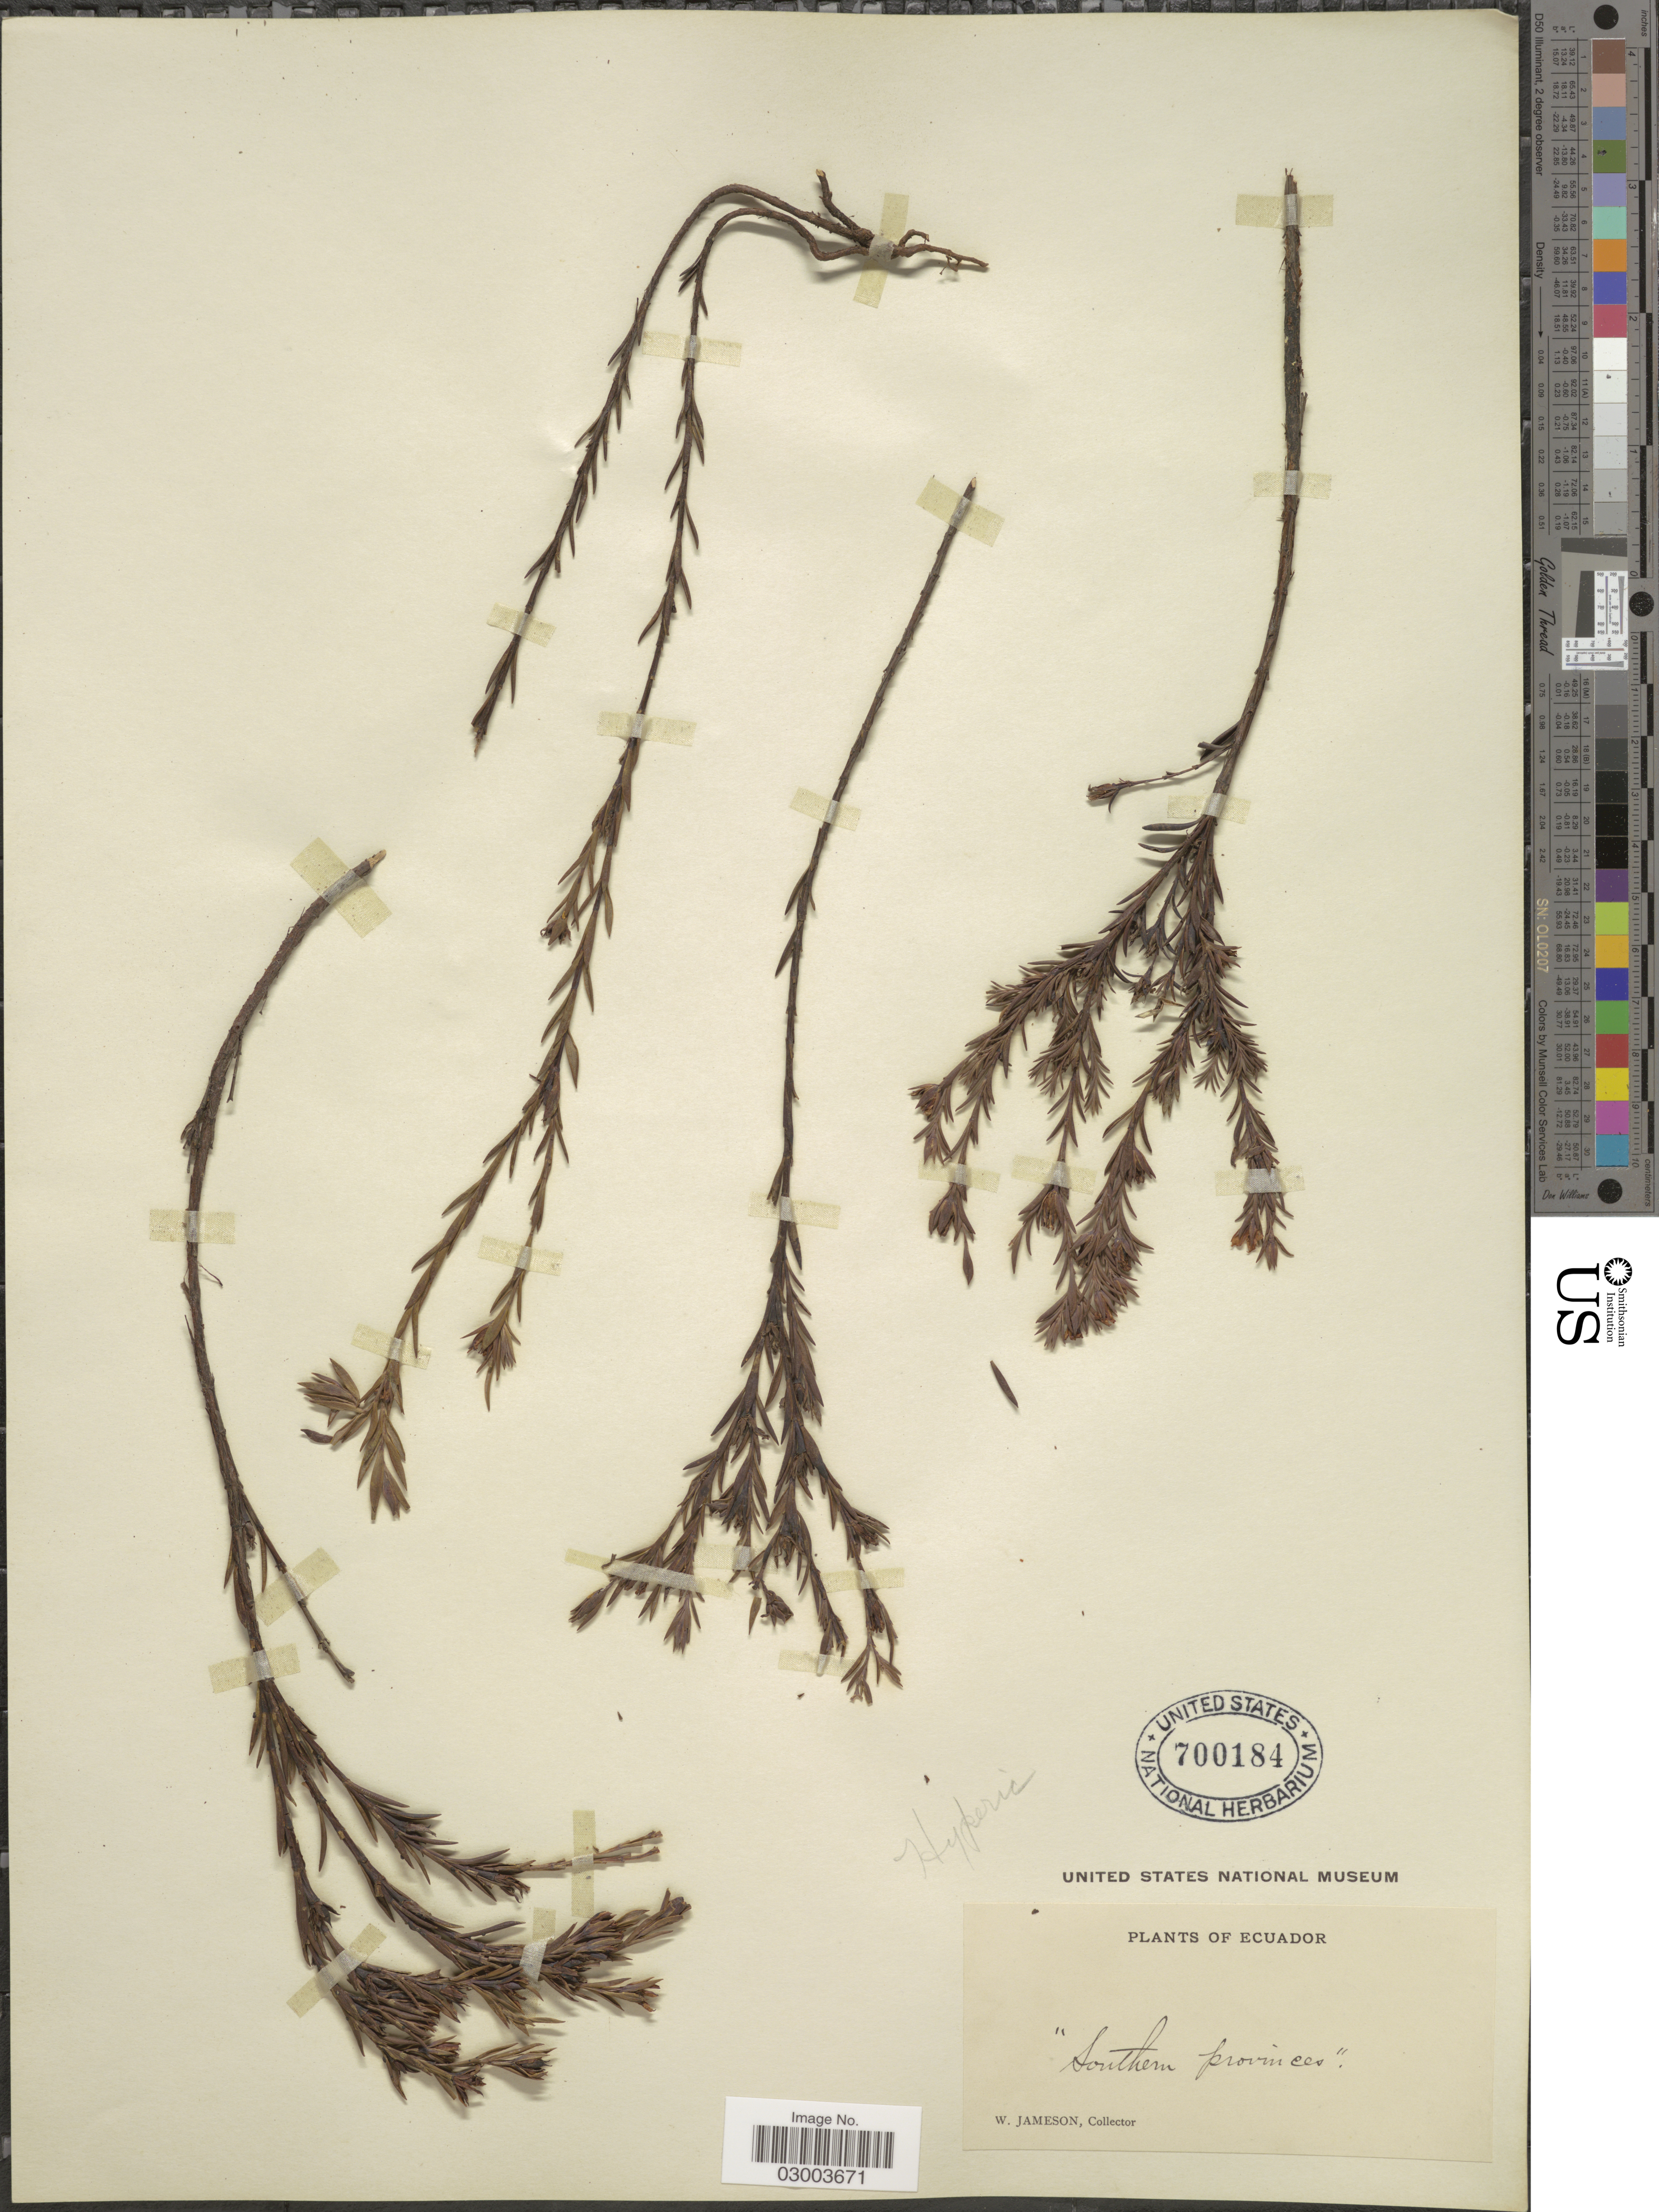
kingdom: Plantae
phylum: Tracheophyta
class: Magnoliopsida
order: Malpighiales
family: Hypericaceae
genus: Hypericum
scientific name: Hypericum decandrum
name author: Turcz.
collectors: W. Jameson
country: Ecuador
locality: Southern Provinces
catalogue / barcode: US 700184